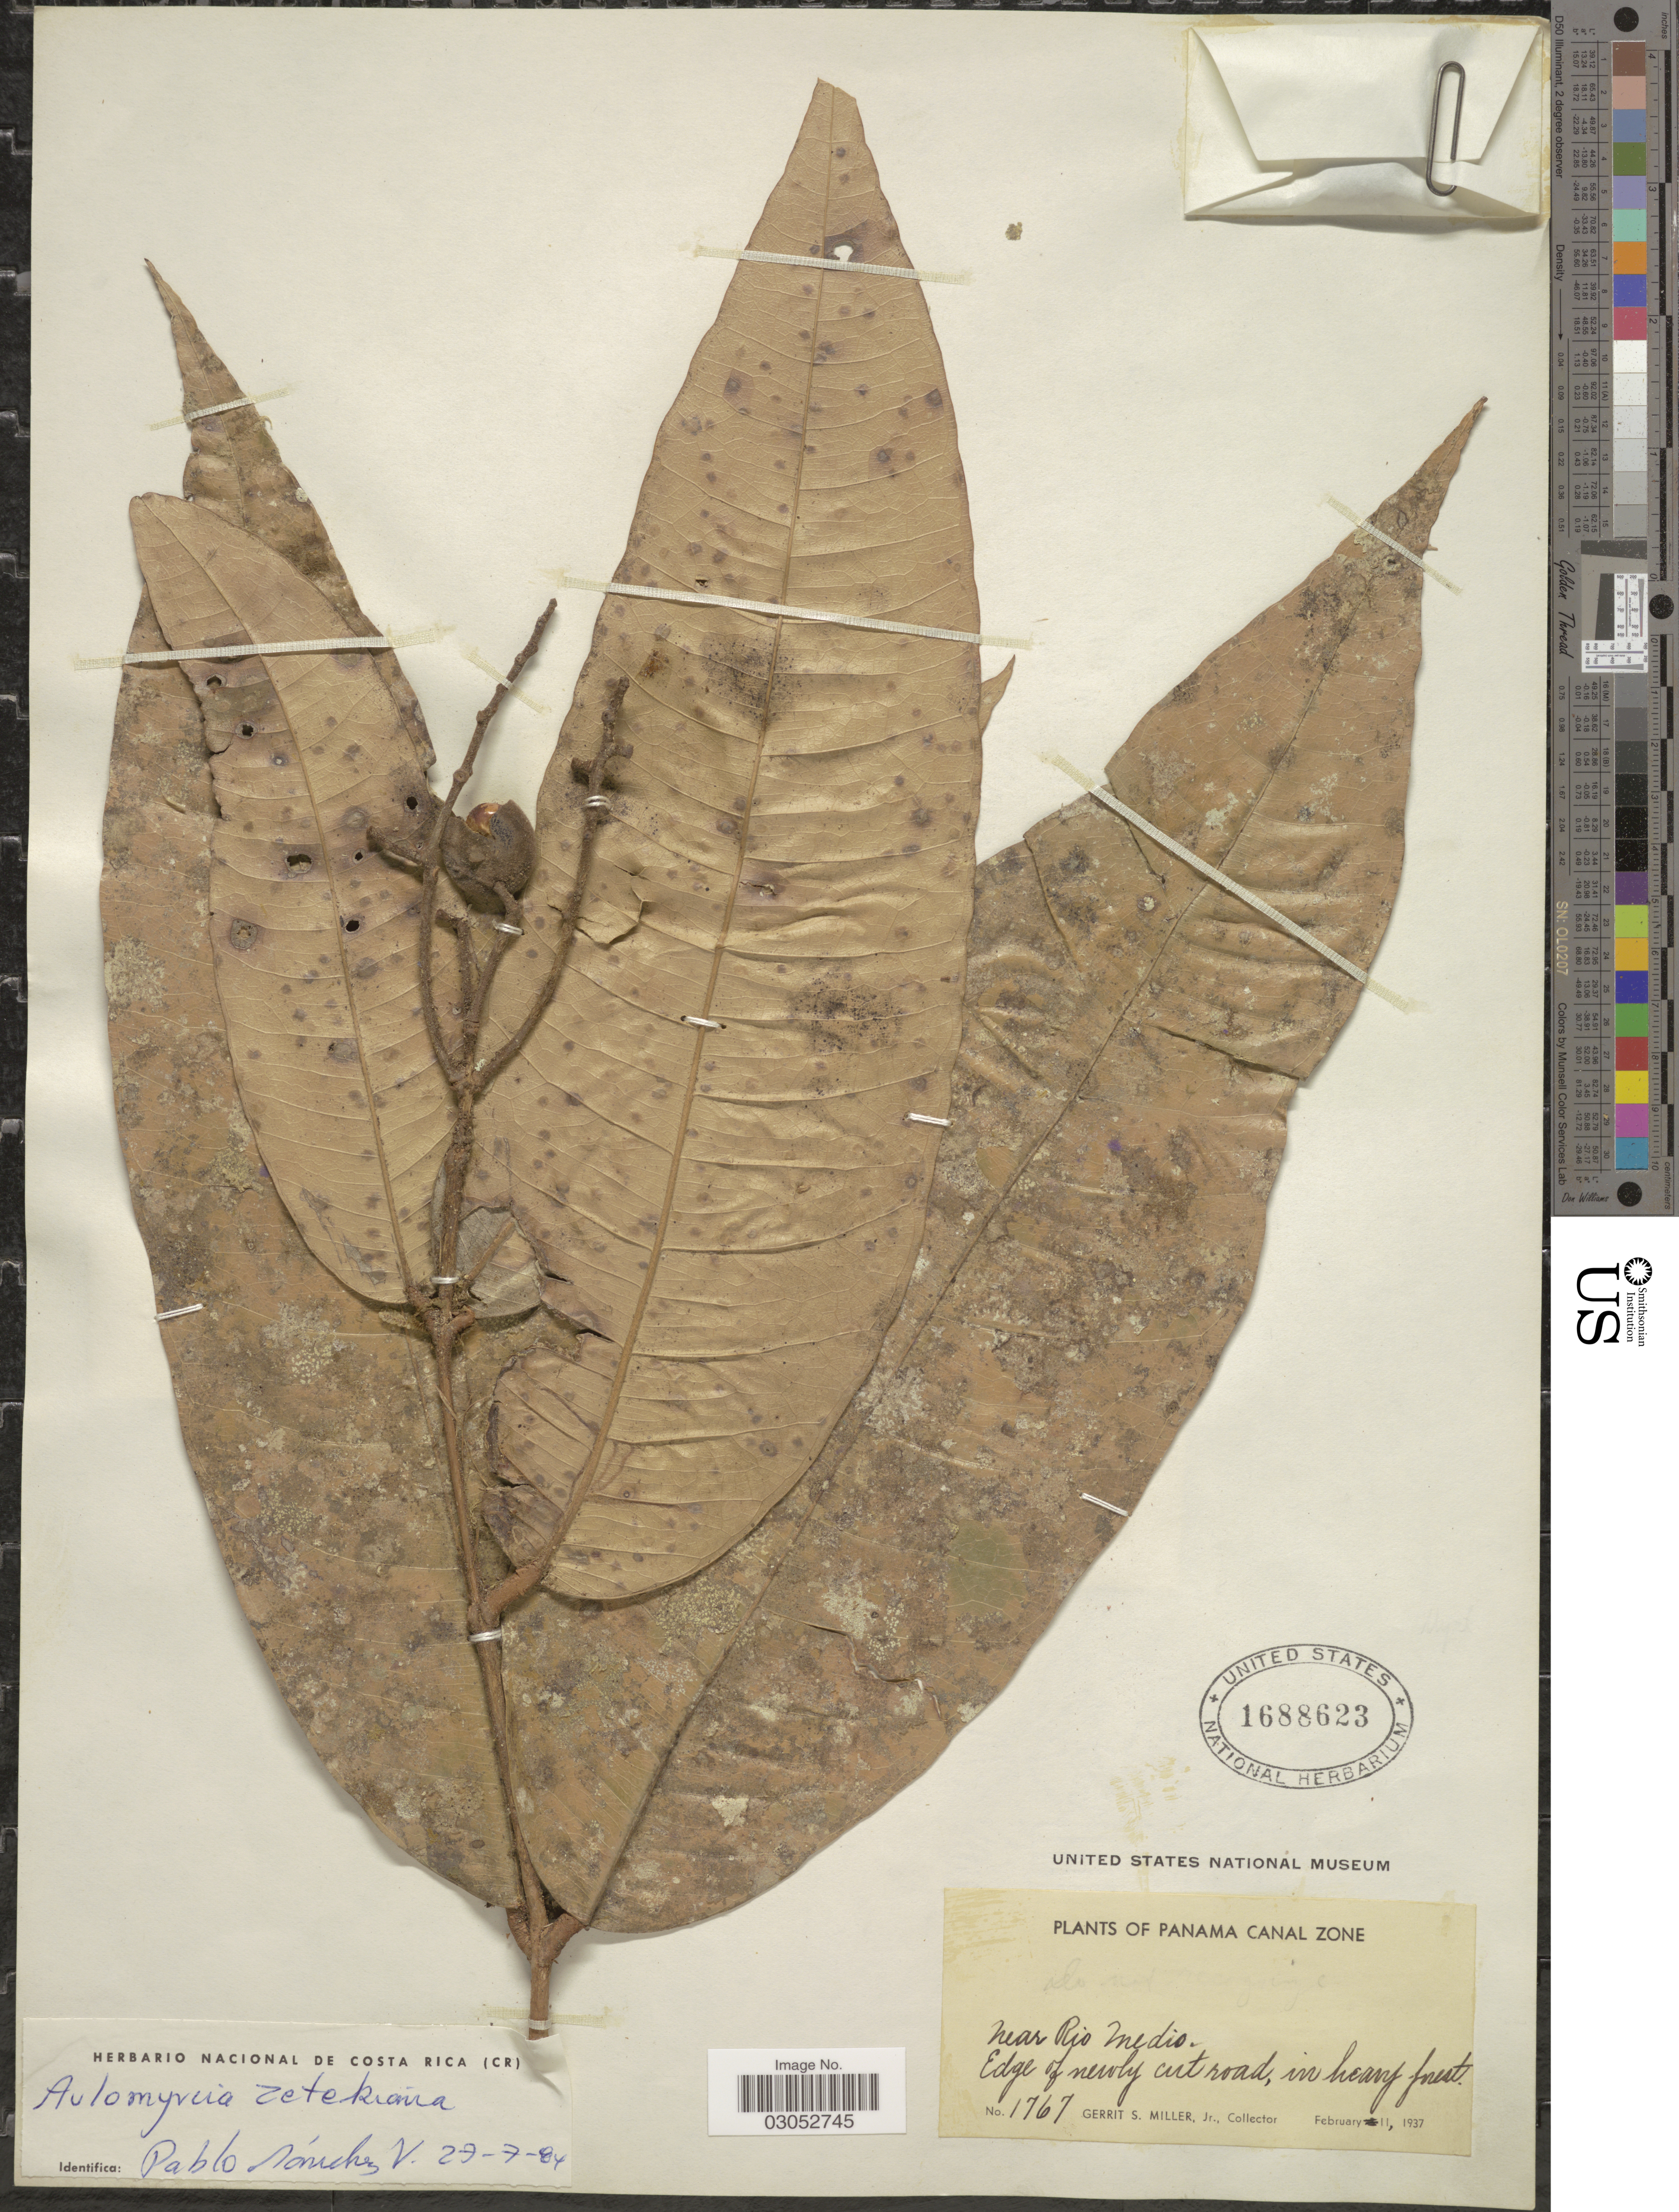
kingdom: Plantae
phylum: Tracheophyta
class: Magnoliopsida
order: Myrtales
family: Myrtaceae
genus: Myrcia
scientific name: Myrcia zetekiana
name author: (Standl.) B. Holst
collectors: G. S. Miller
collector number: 1767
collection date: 1937-02-11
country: Panama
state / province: Colón / Panamá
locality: Panama Canal Zone. Near Rio Medio. Edge of newly cut road.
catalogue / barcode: US 1688623